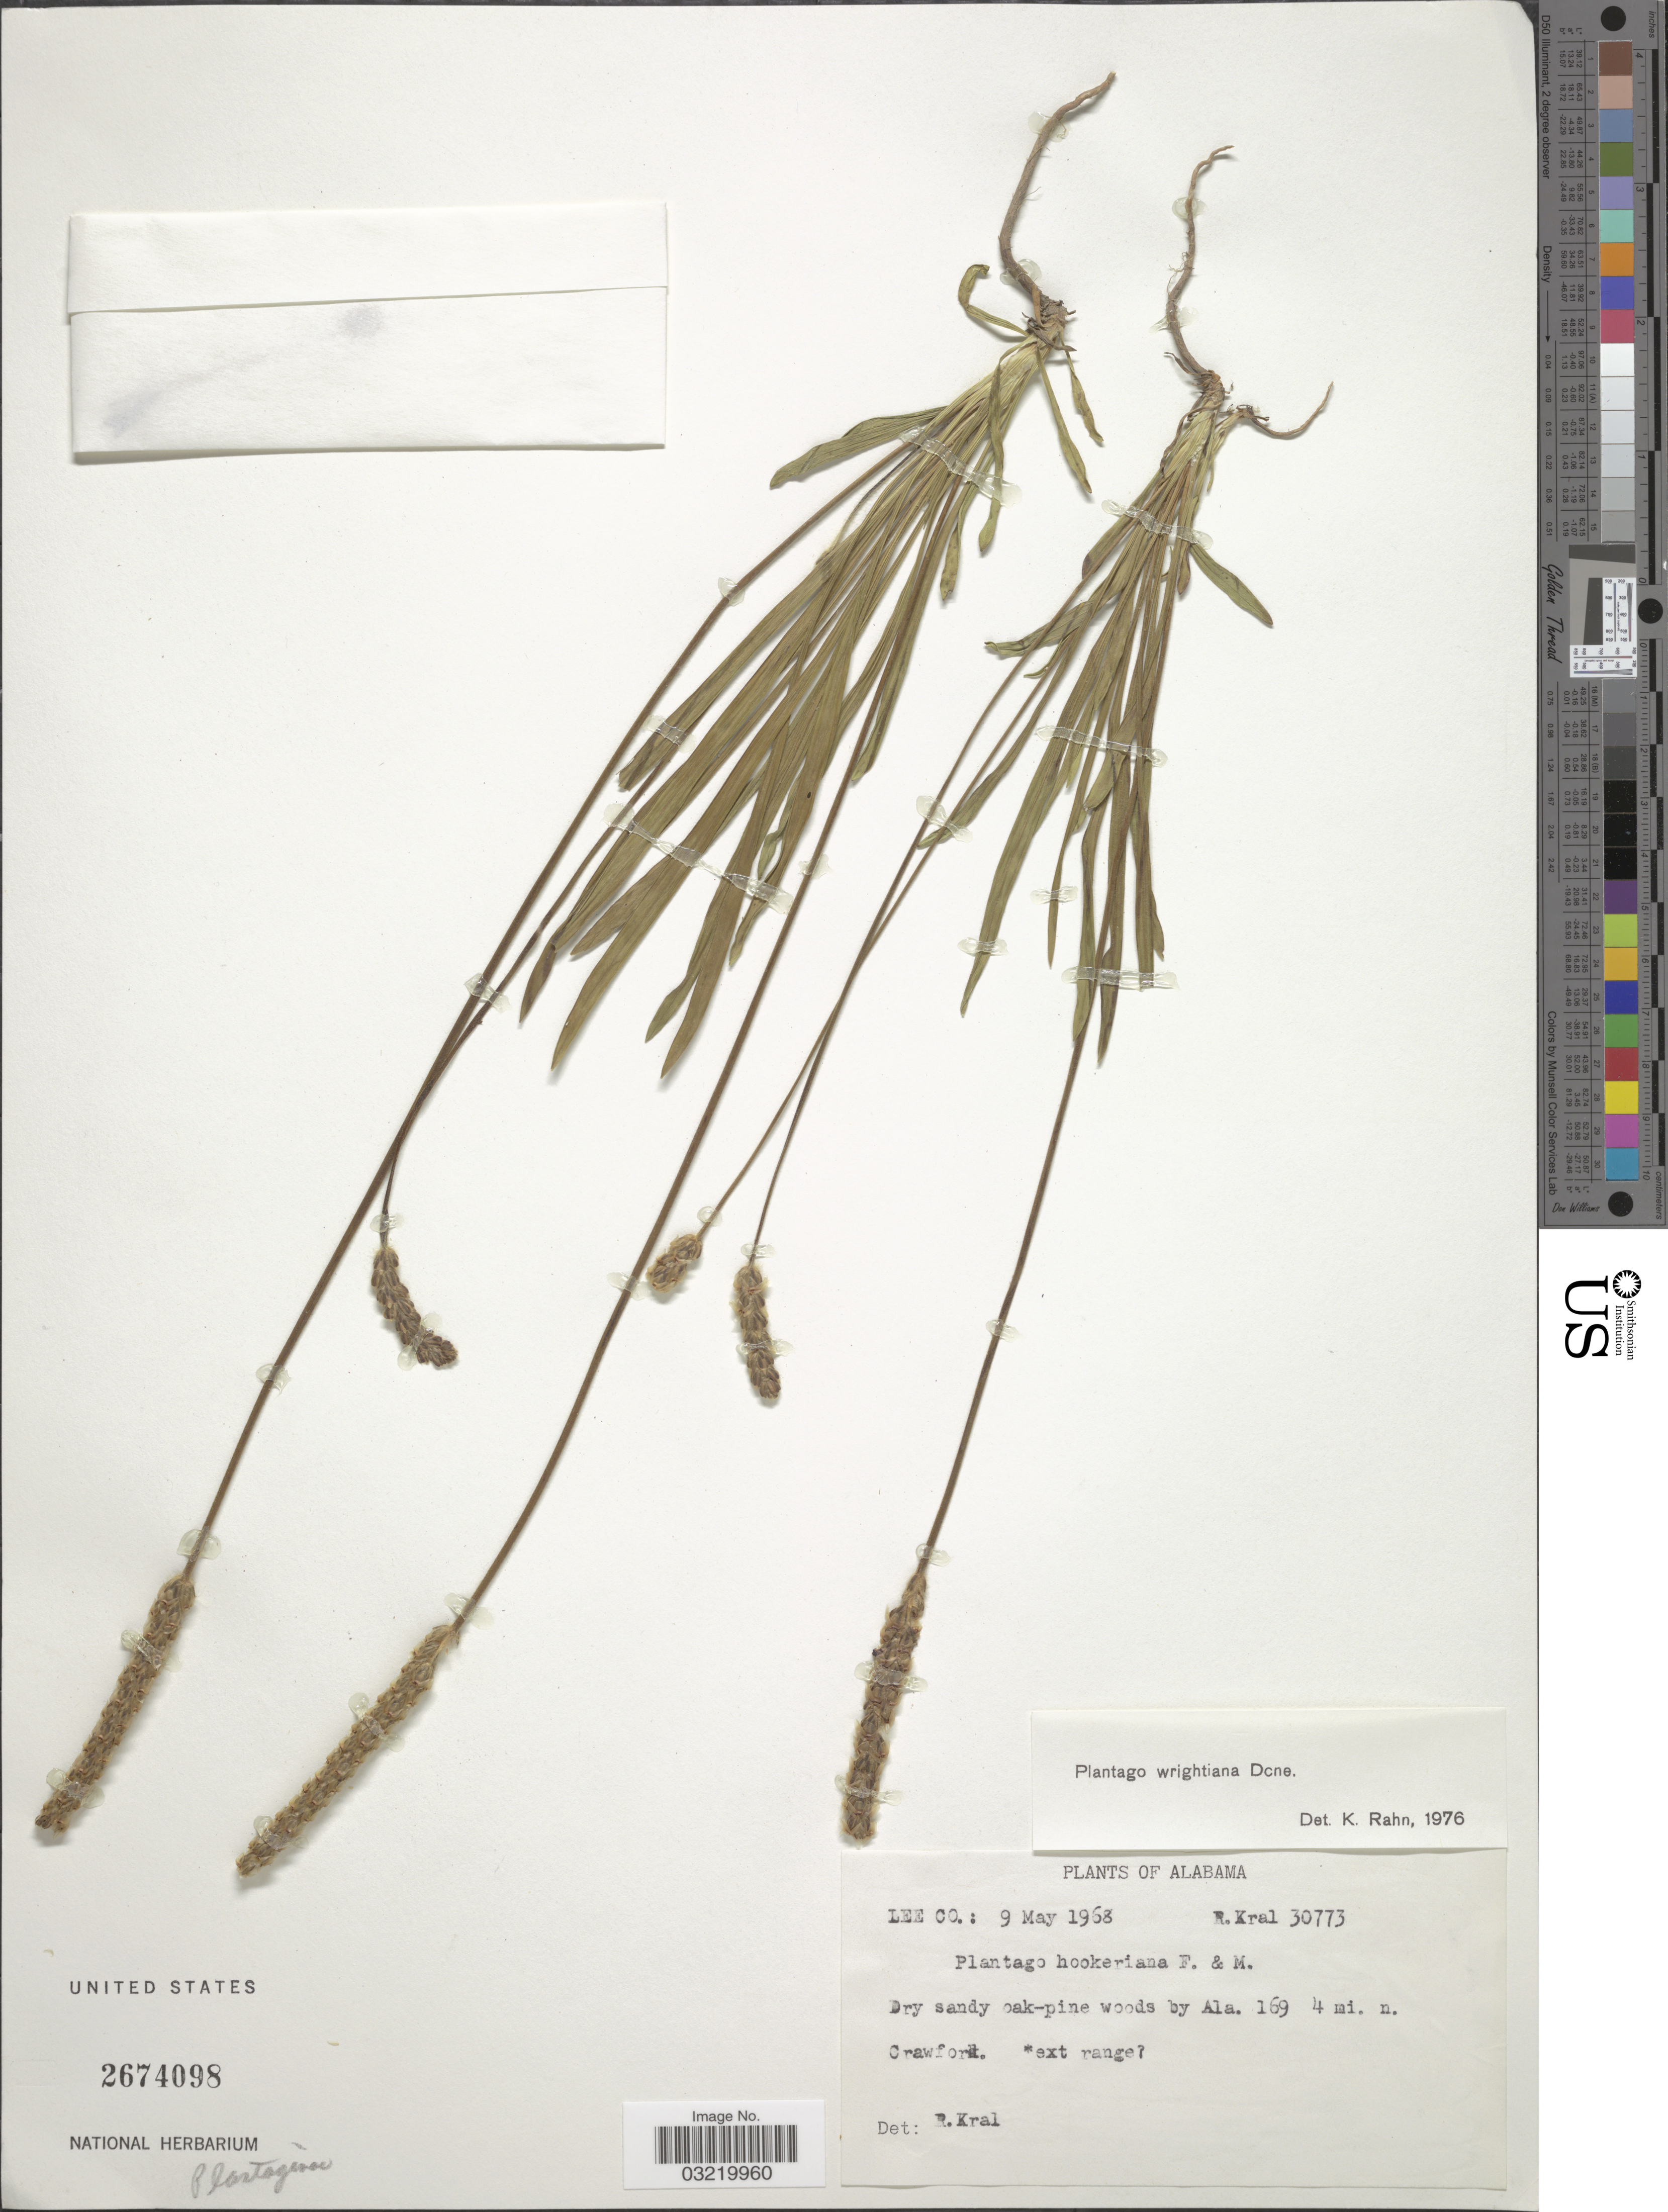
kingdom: Plantae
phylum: Tracheophyta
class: Magnoliopsida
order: Lamiales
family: Plantaginaceae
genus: Plantago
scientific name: Plantago wrightiana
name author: Decne. ex A. DC.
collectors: R. Kral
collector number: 30773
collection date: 1968-05-09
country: United States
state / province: Alabama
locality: Lee Co. Oak-pine woods by Ala. 169 4 mi. n. Crawford.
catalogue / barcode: US 2674098